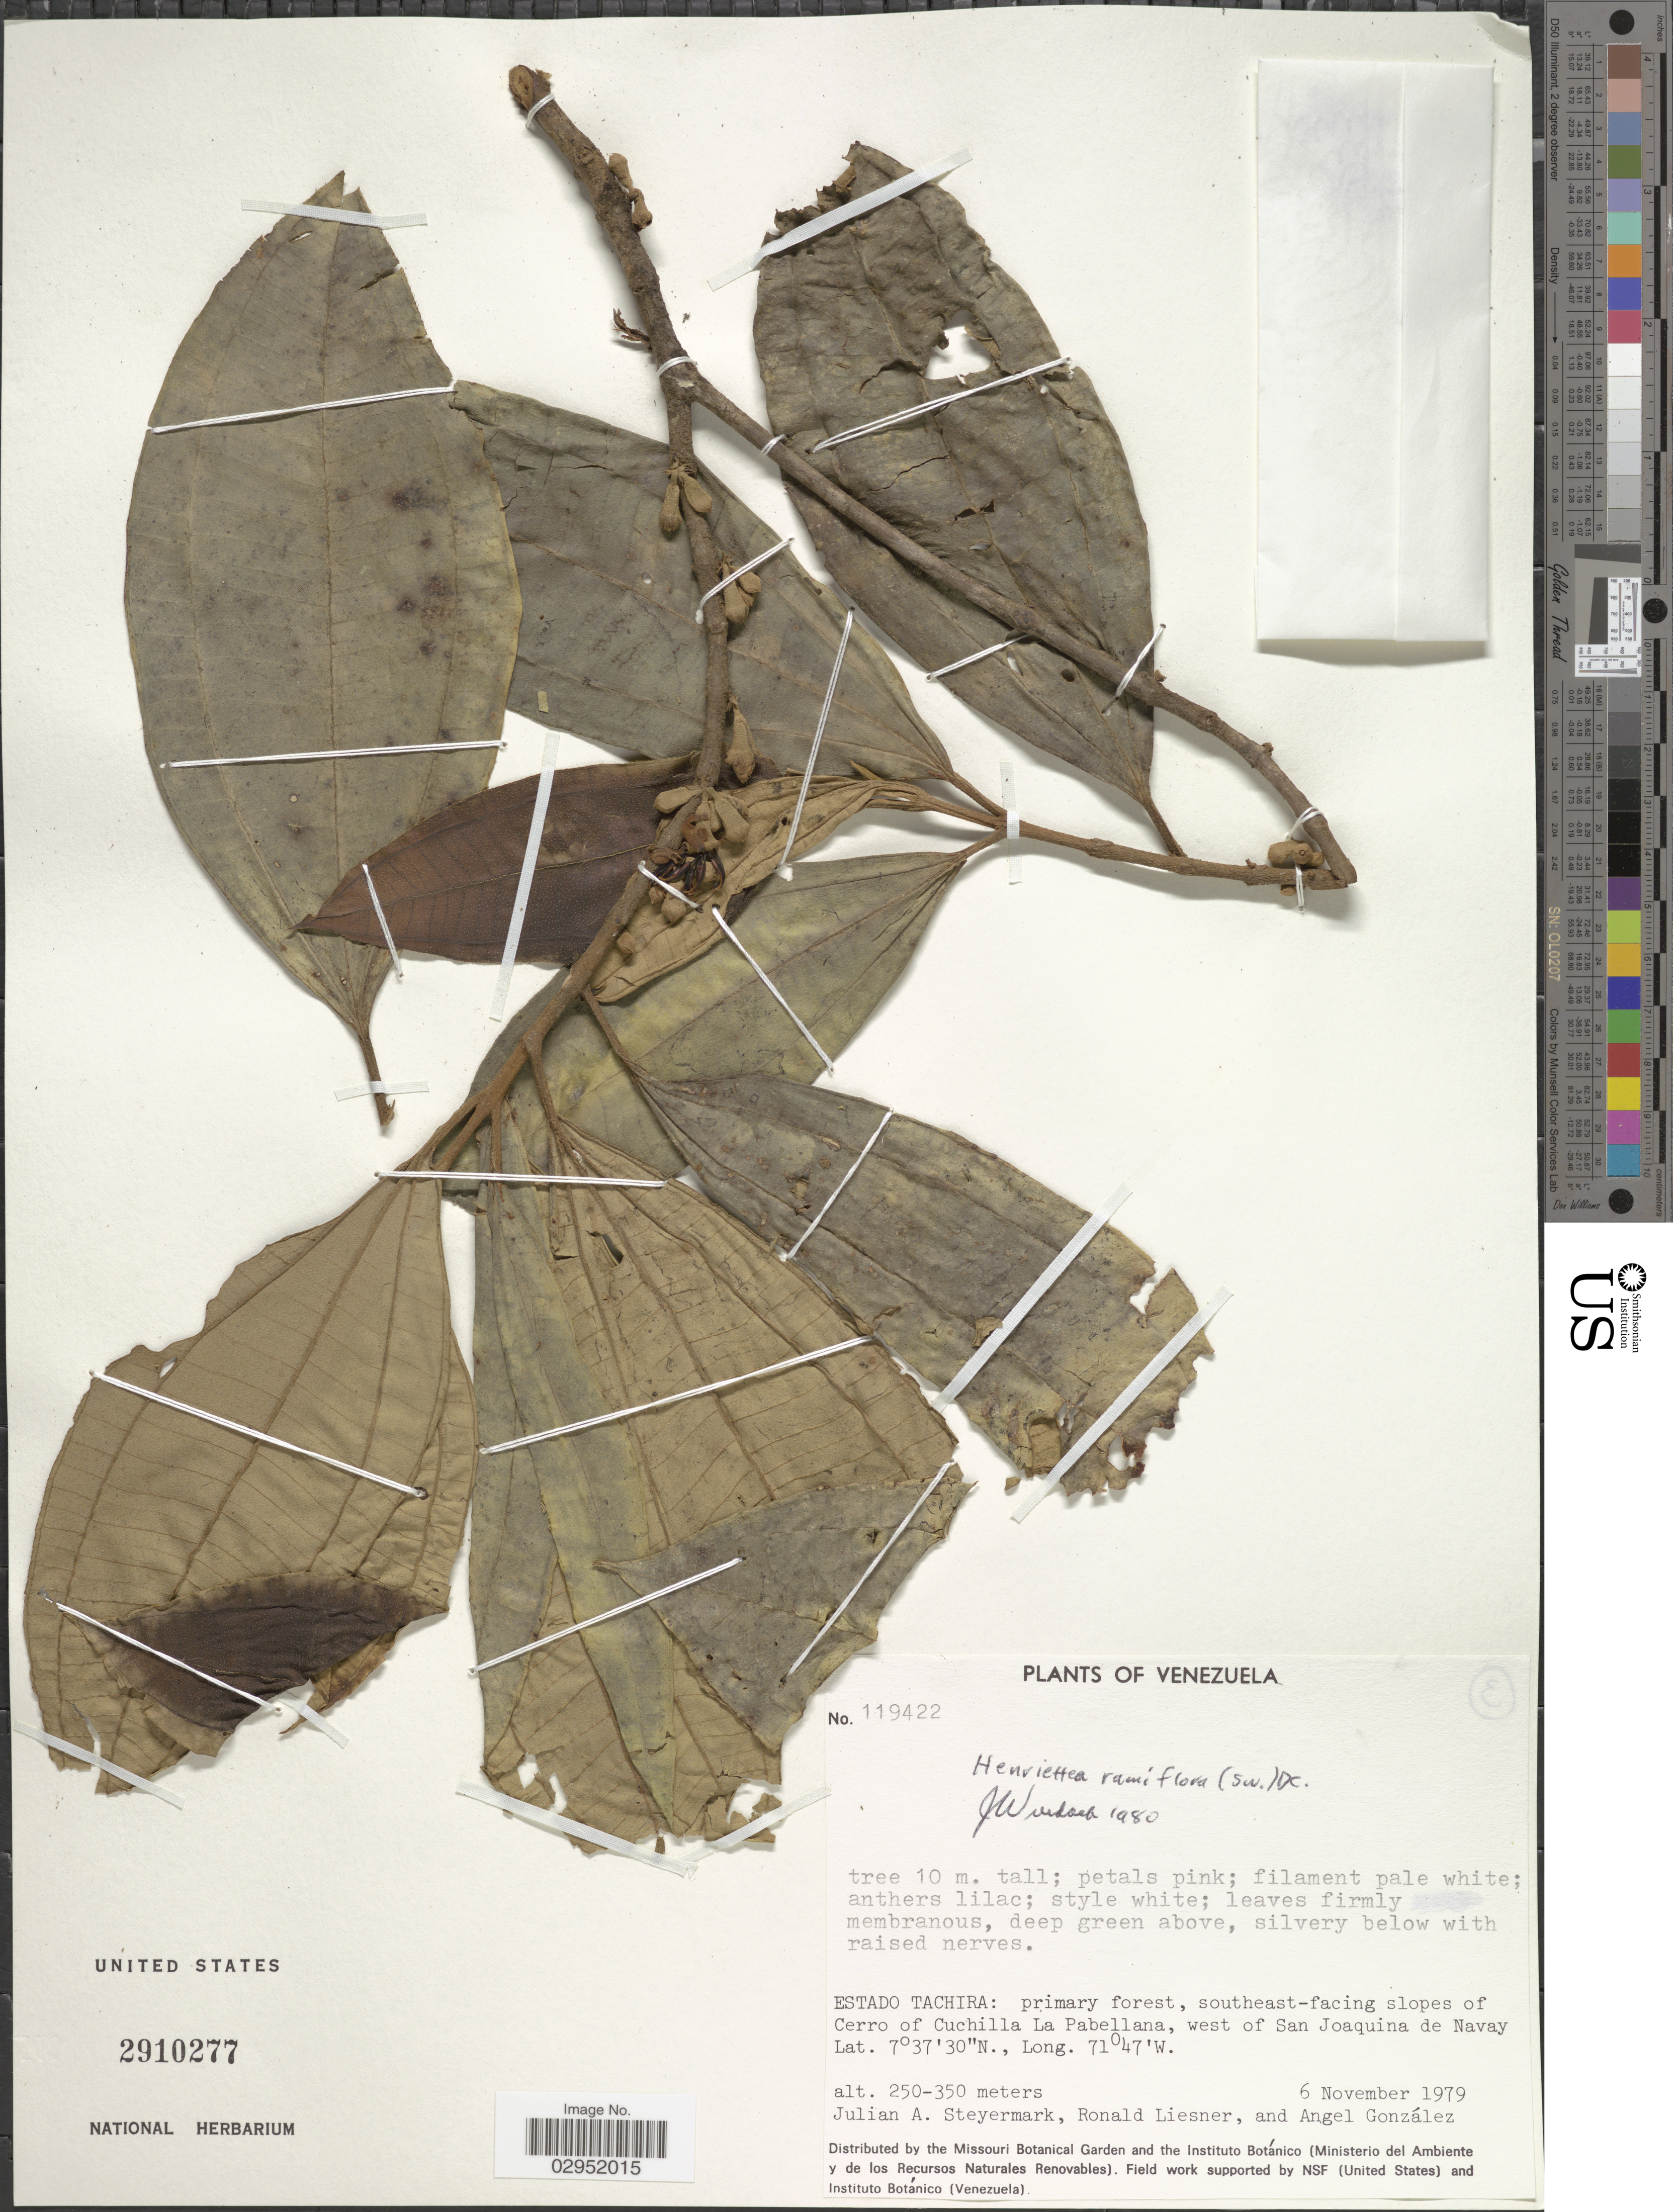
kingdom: Plantae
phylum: Tracheophyta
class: Magnoliopsida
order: Myrtales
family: Melastomataceae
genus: Henriettea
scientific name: Henriettea ramiflora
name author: (Sw.) DC.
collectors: J. Steyermark, R. L. Liesner & A. C. González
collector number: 119422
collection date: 1979-11-06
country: Venezuela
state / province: Tachira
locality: Primary forest, southeast-facing slopes of Cerro of Cuchilla La Pabellana, west of San Joaquina de Navay.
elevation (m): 250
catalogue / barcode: US 2910277